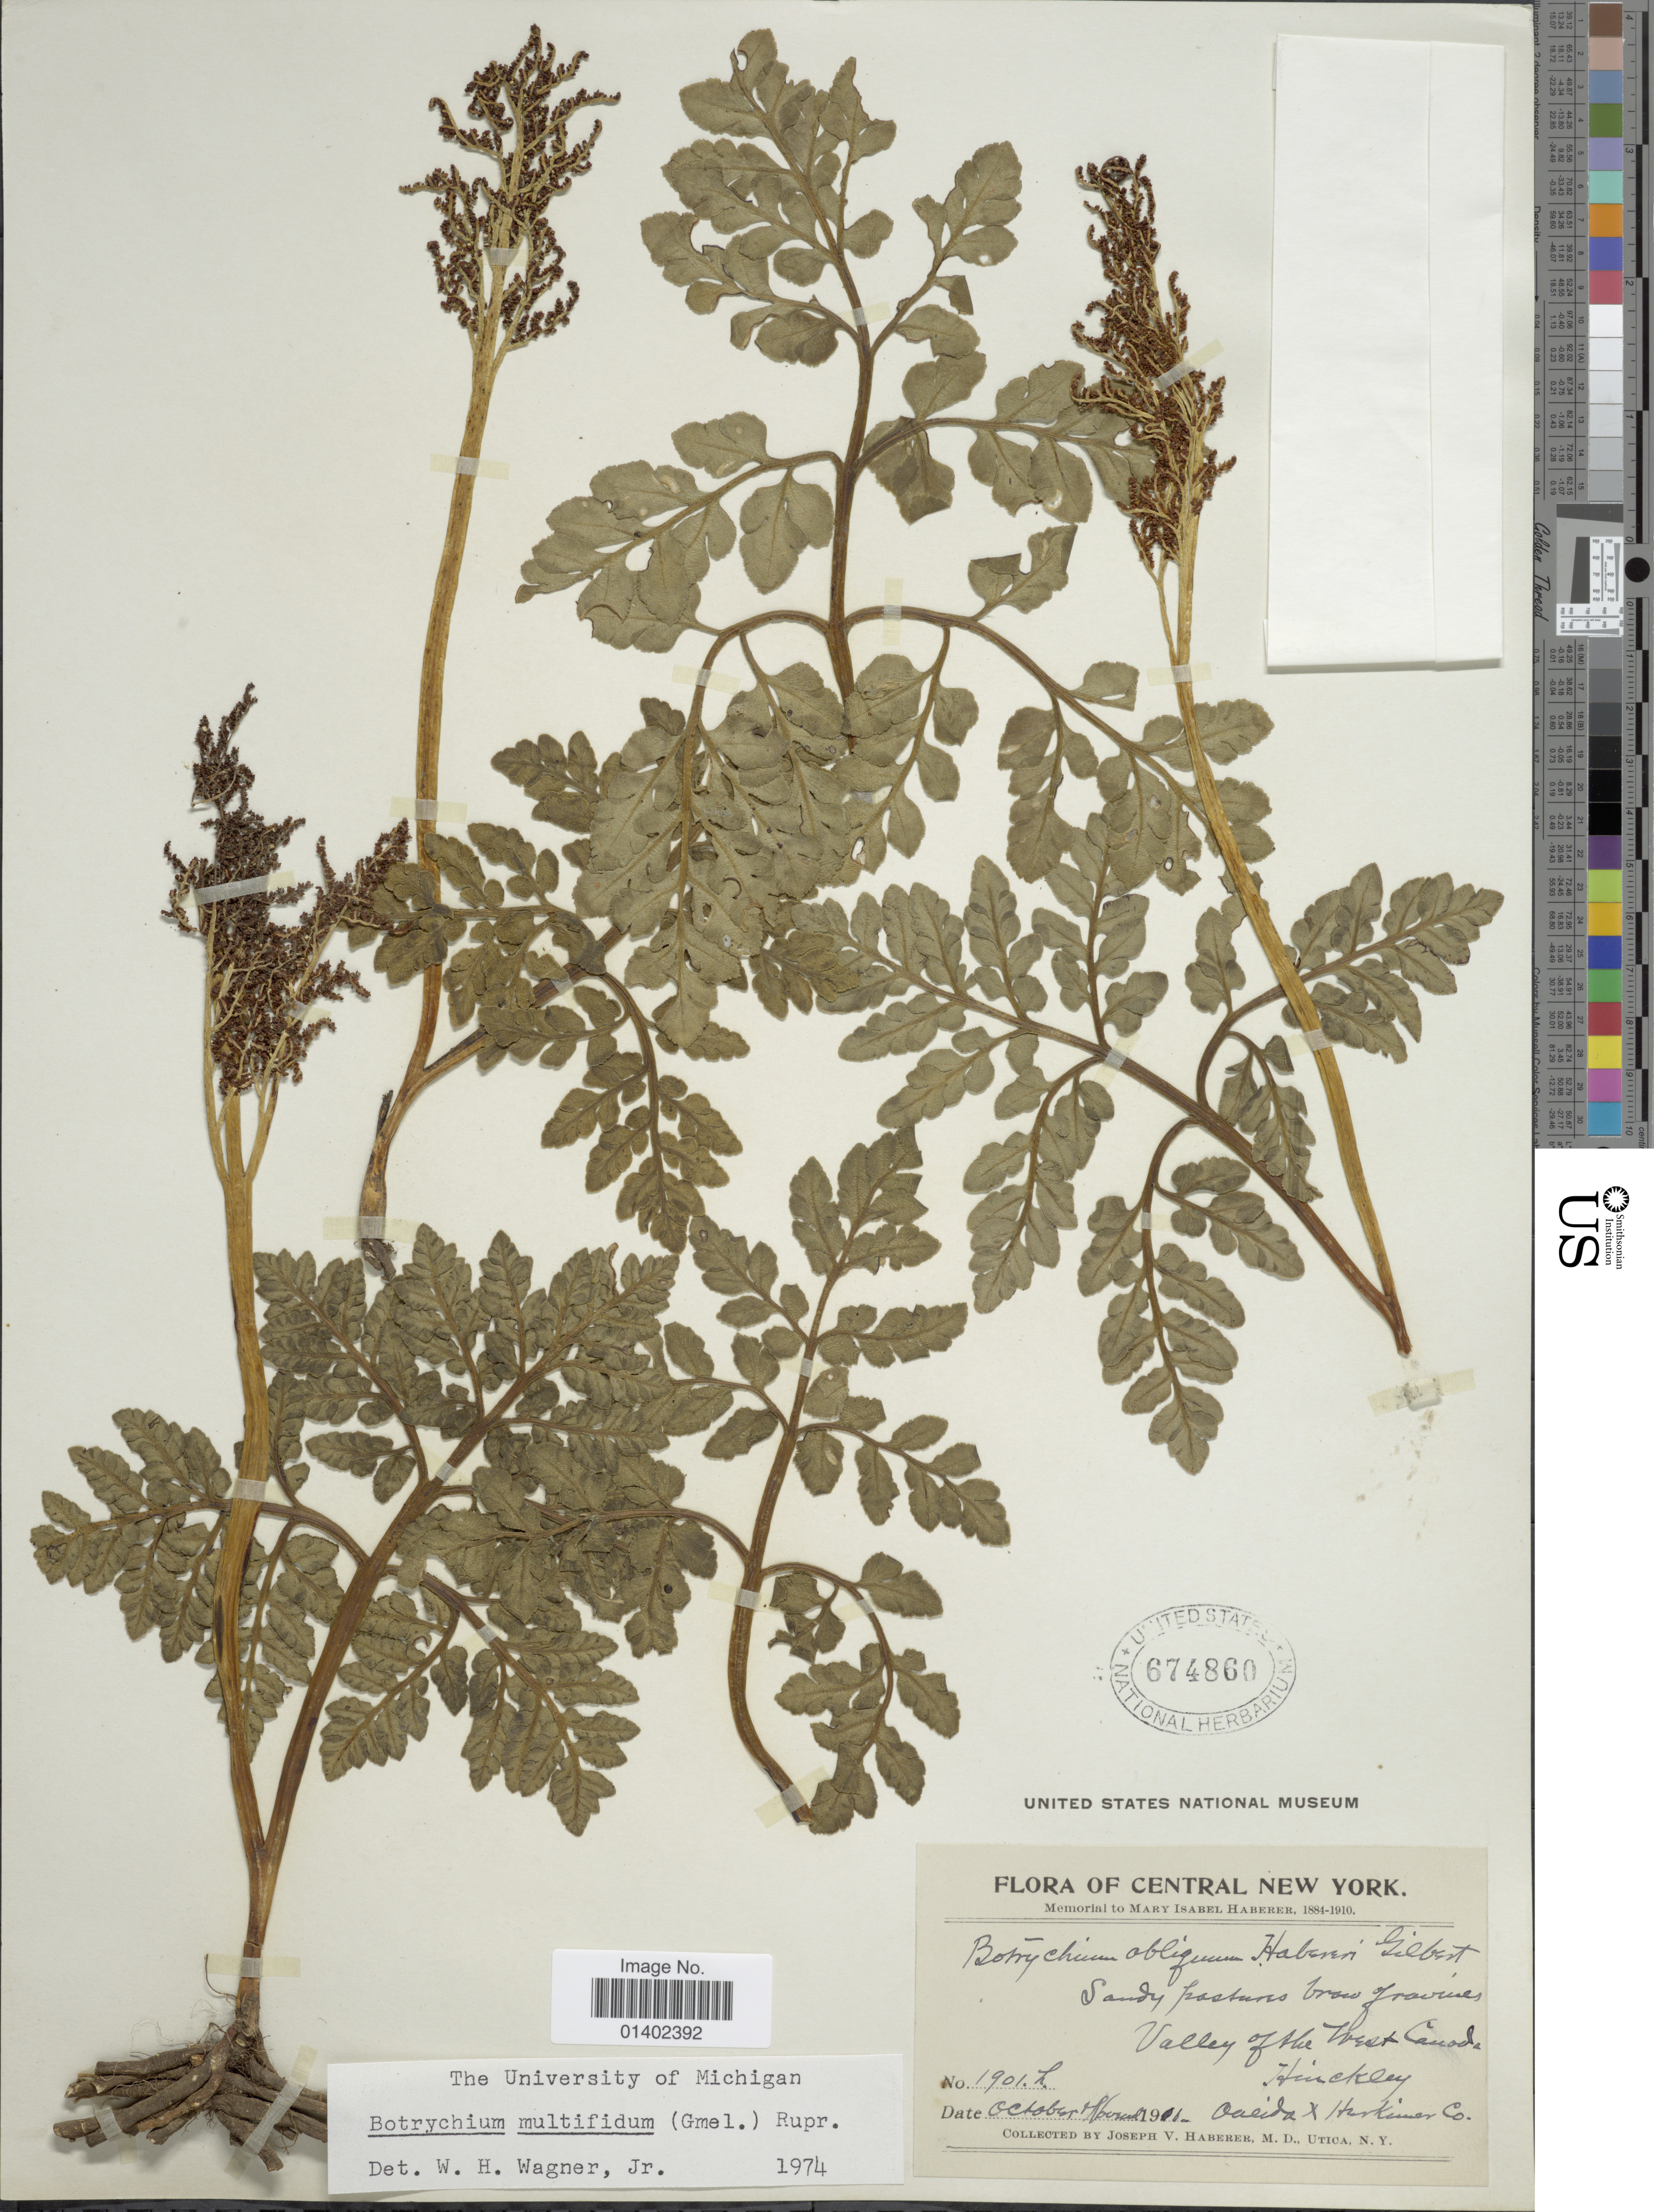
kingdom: Plantae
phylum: Tracheophyta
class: Polypodiopsida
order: Ophioglossales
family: Ophioglossaceae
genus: Botrychium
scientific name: Botrychium multifidum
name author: (J.F. Gmel.) Rupr.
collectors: J. V. Haberer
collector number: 1901 h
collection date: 1911-10/1911-11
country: United States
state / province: New York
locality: Central New York, Valley of the West Canada Hickley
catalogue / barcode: US 674860